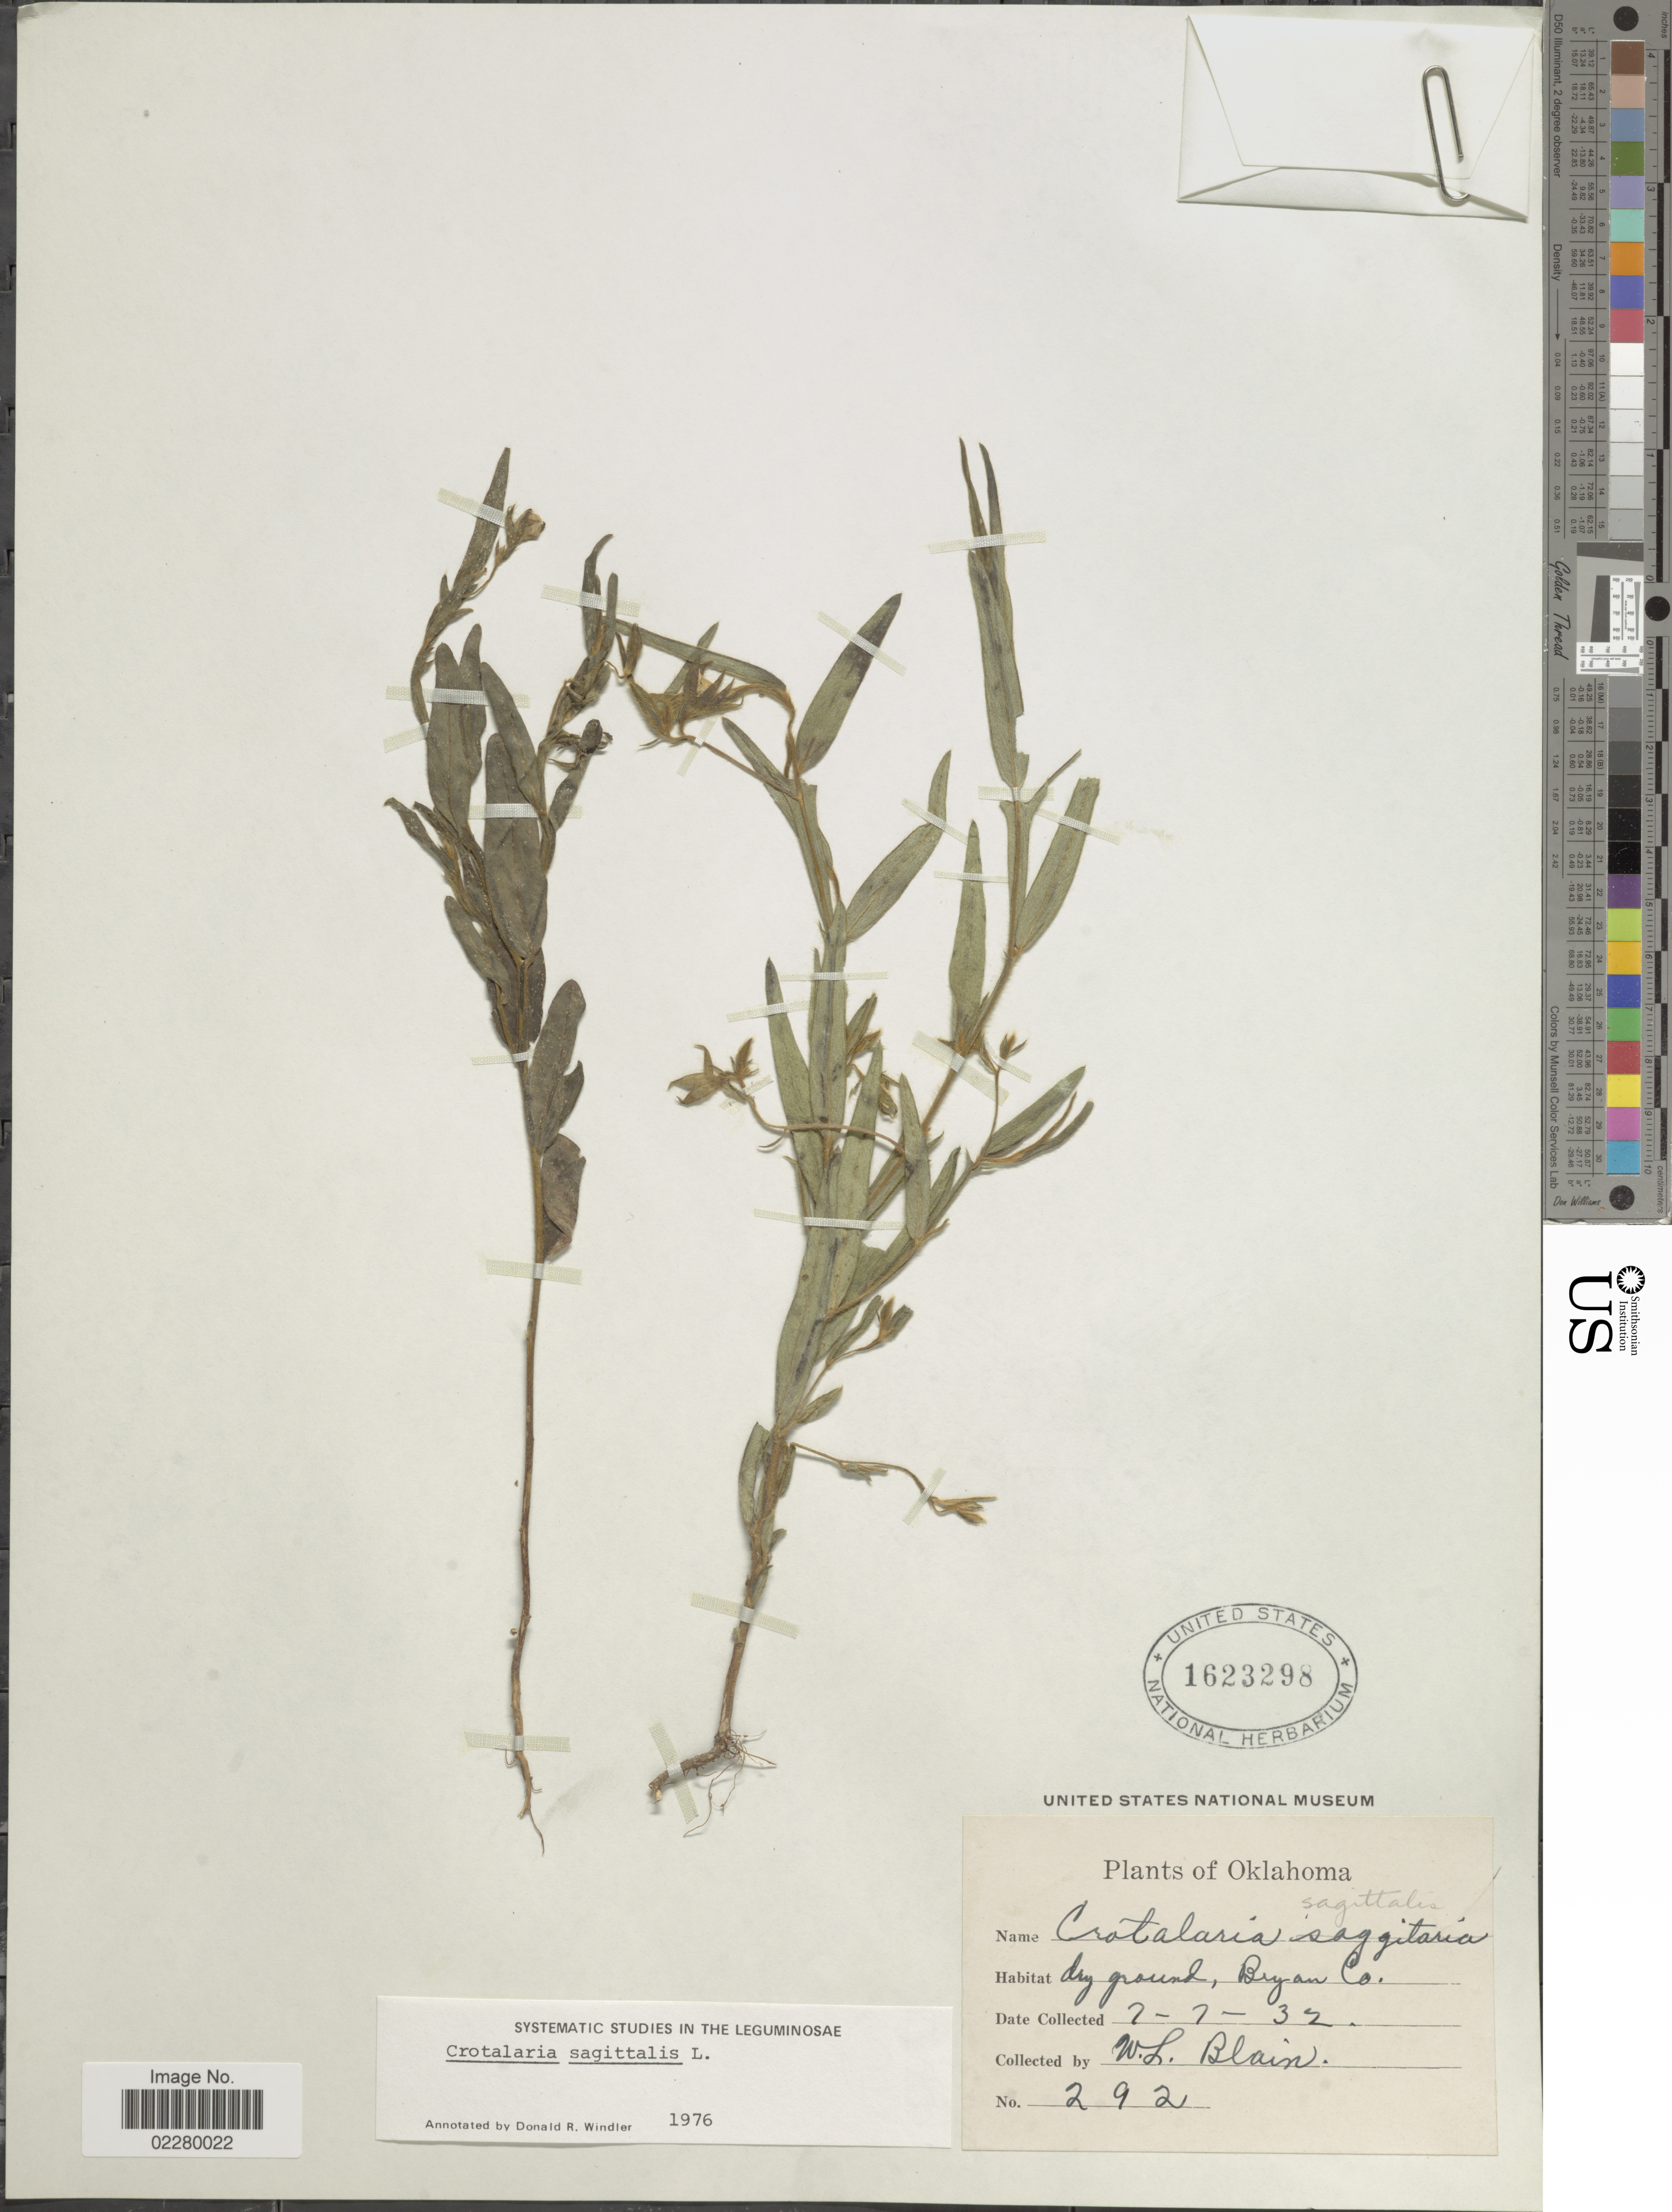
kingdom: Plantae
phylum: Tracheophyta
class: Magnoliopsida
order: Fabales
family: Fabaceae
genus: Crotalaria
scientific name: Crotalaria sagittalis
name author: L.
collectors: W. Blain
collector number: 292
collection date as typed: Transcribed d/m/y: 7/7/32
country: United States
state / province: Oklahoma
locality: Dry ground, Bryan Co.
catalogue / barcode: US 1623298